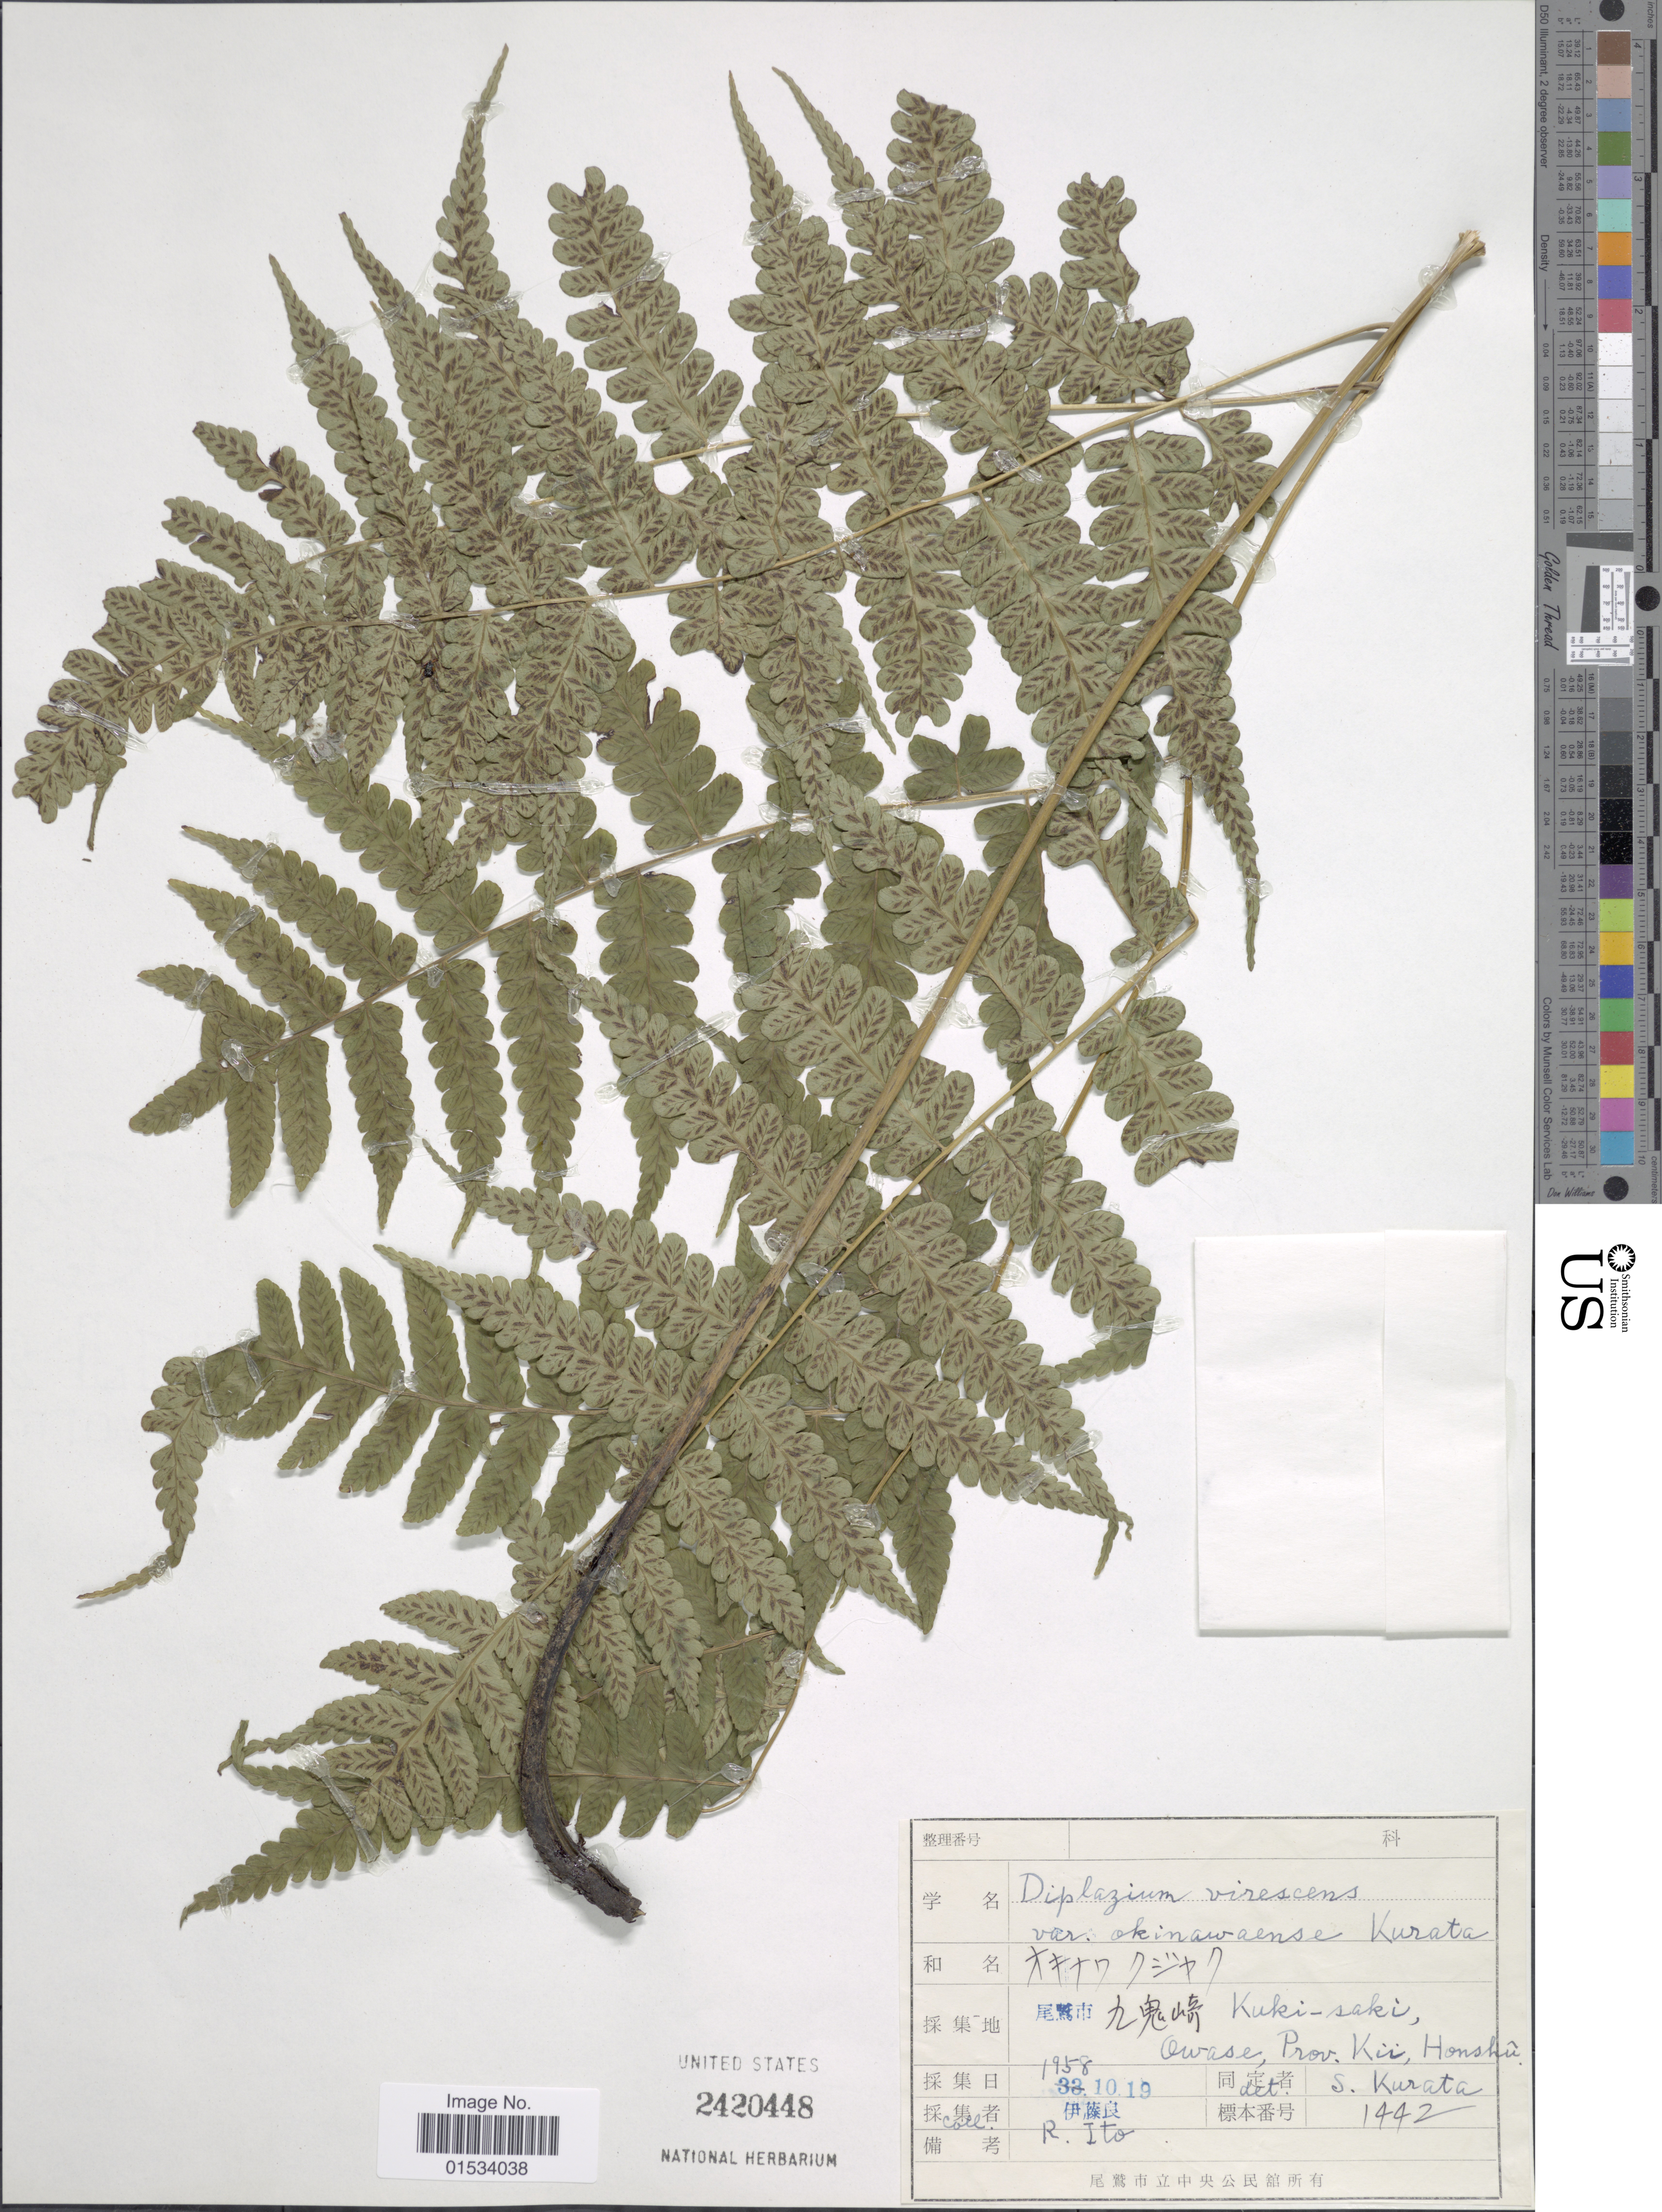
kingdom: Plantae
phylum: Tracheophyta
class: Polypodiopsida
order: Polypodiales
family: Athyriaceae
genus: Diplazium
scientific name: Diplazium okinawaense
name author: Tagawa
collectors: R. Ito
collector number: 1442*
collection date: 1958-10-19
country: Japan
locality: Owase, Prov. Kii, Honshu, Kuki-saki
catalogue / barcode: US 2420448